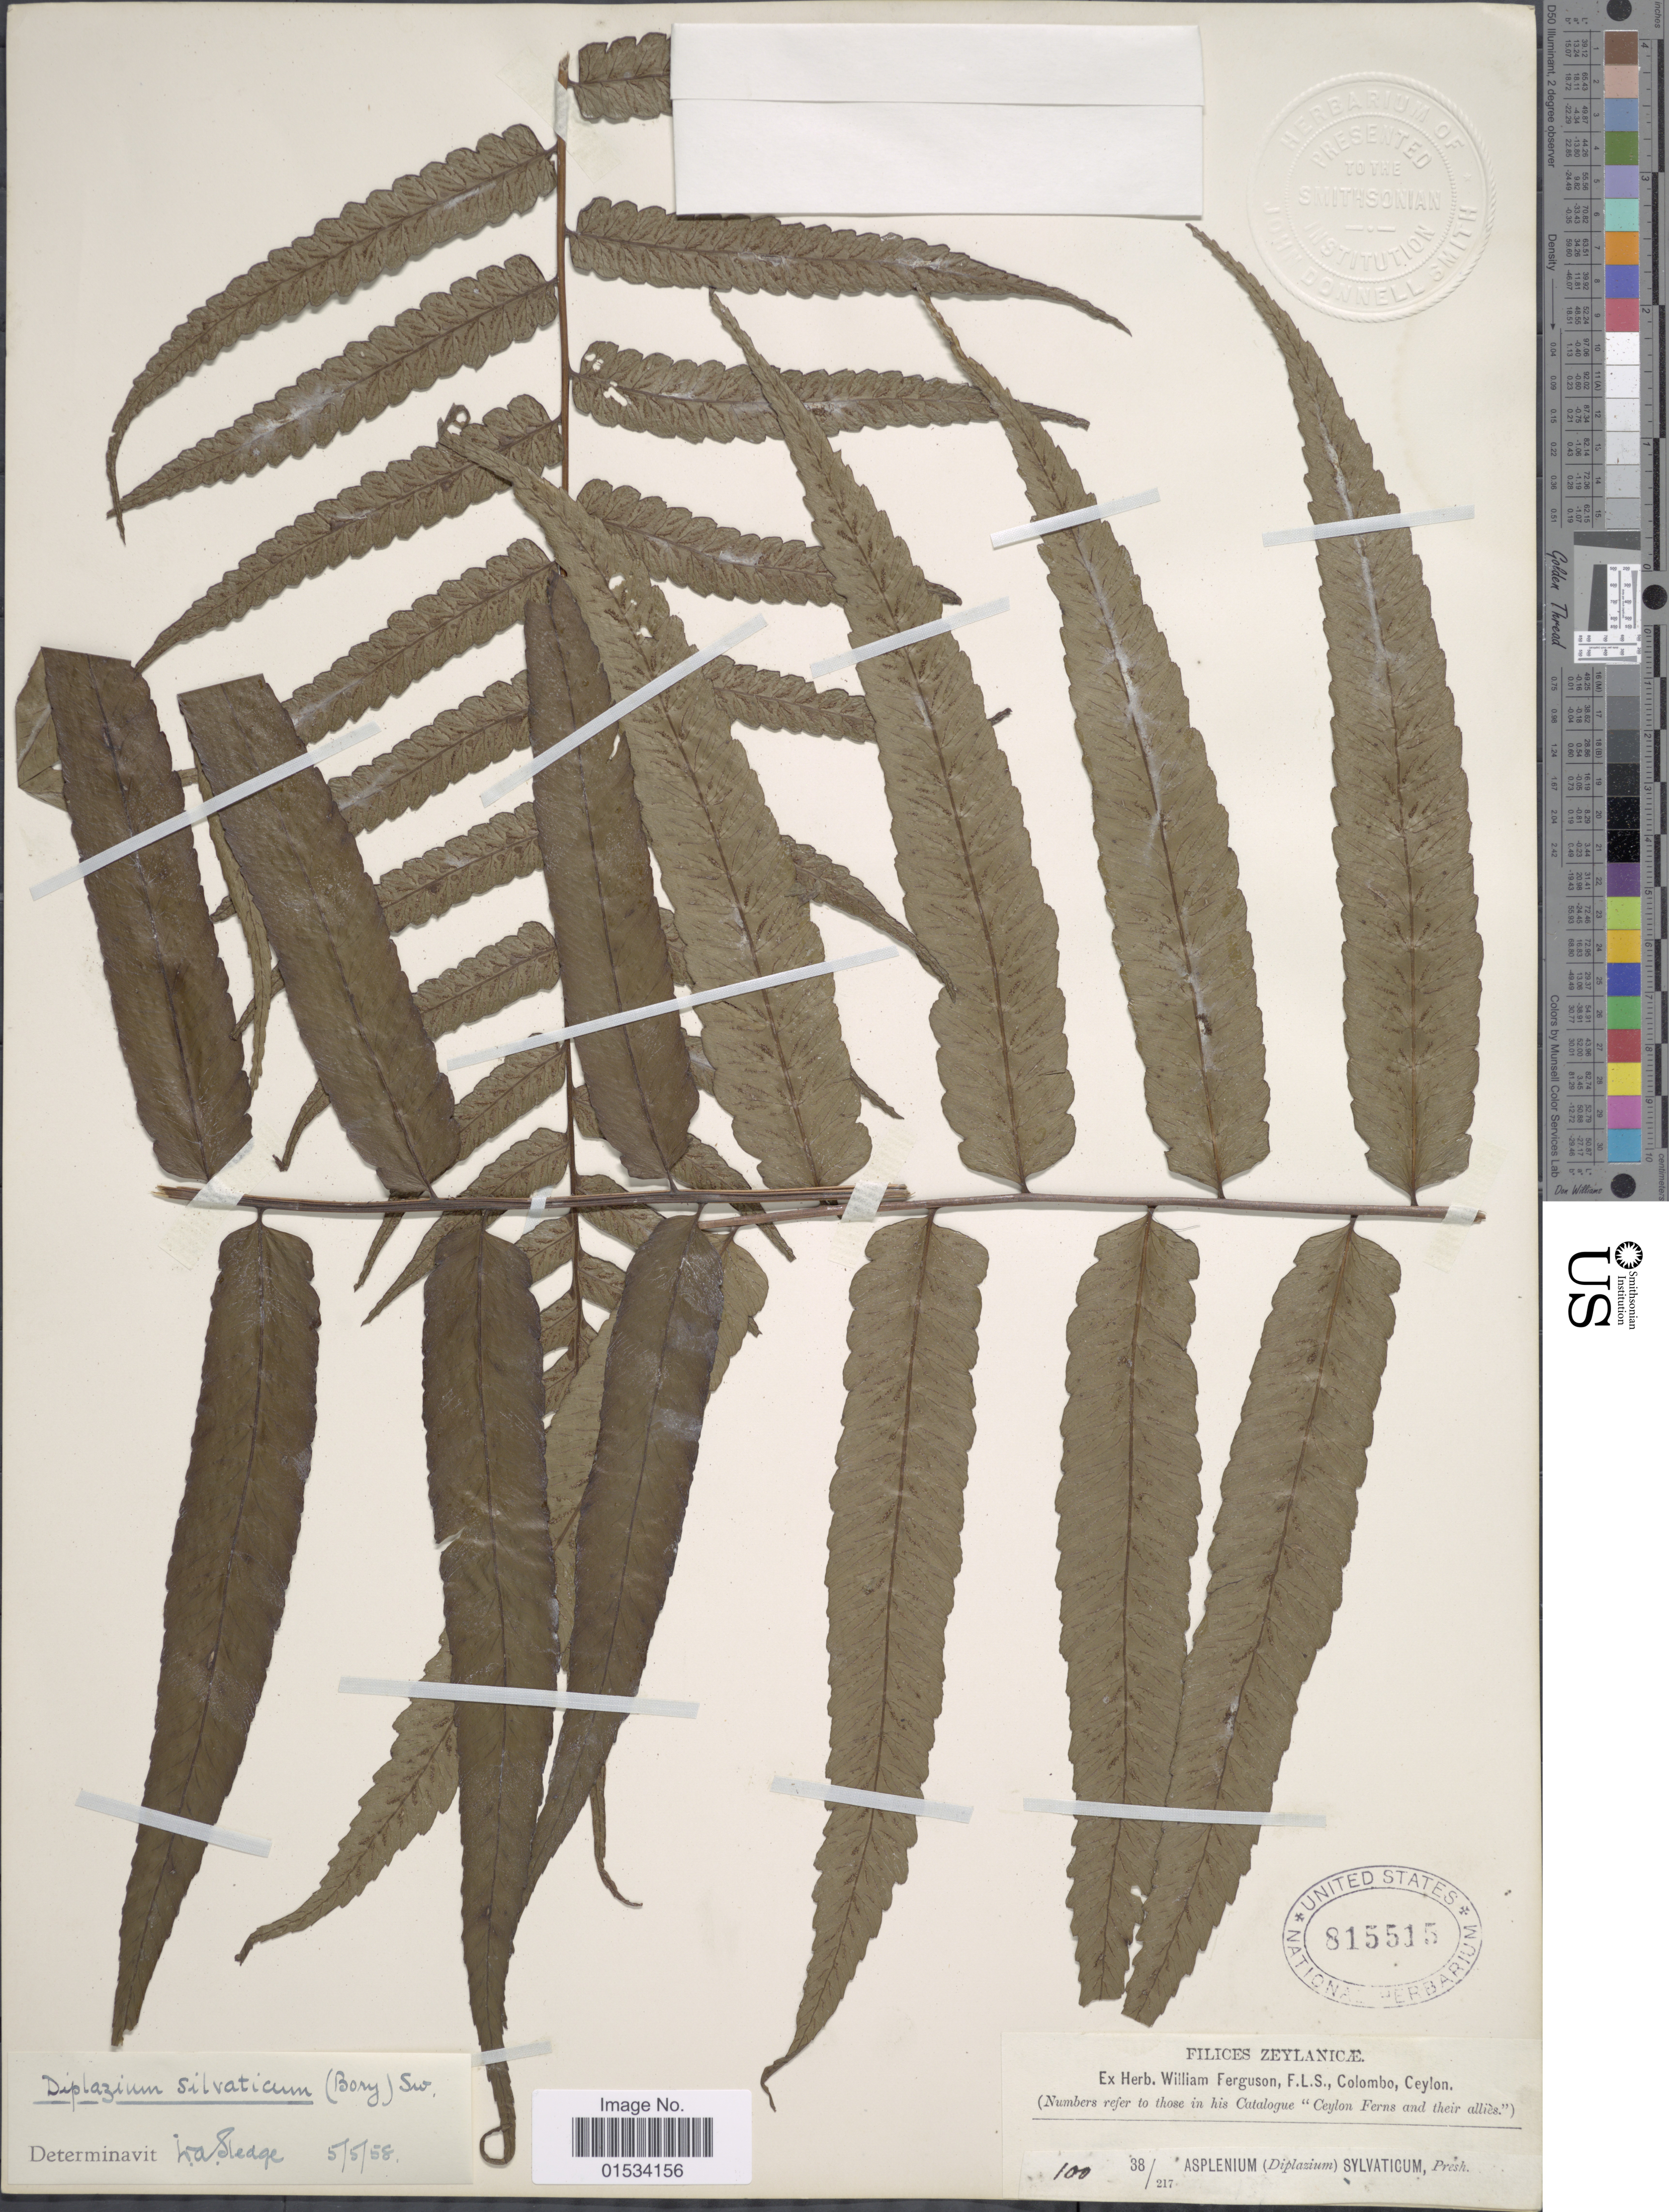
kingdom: Plantae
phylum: Tracheophyta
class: Polypodiopsida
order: Polypodiales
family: Athyriaceae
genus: Diplazium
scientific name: Diplazium silvaticum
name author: Christ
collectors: W. Ferguson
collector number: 100 38/217?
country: Sri Lanka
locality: Zeylanicae [interpreted]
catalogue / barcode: US 815515